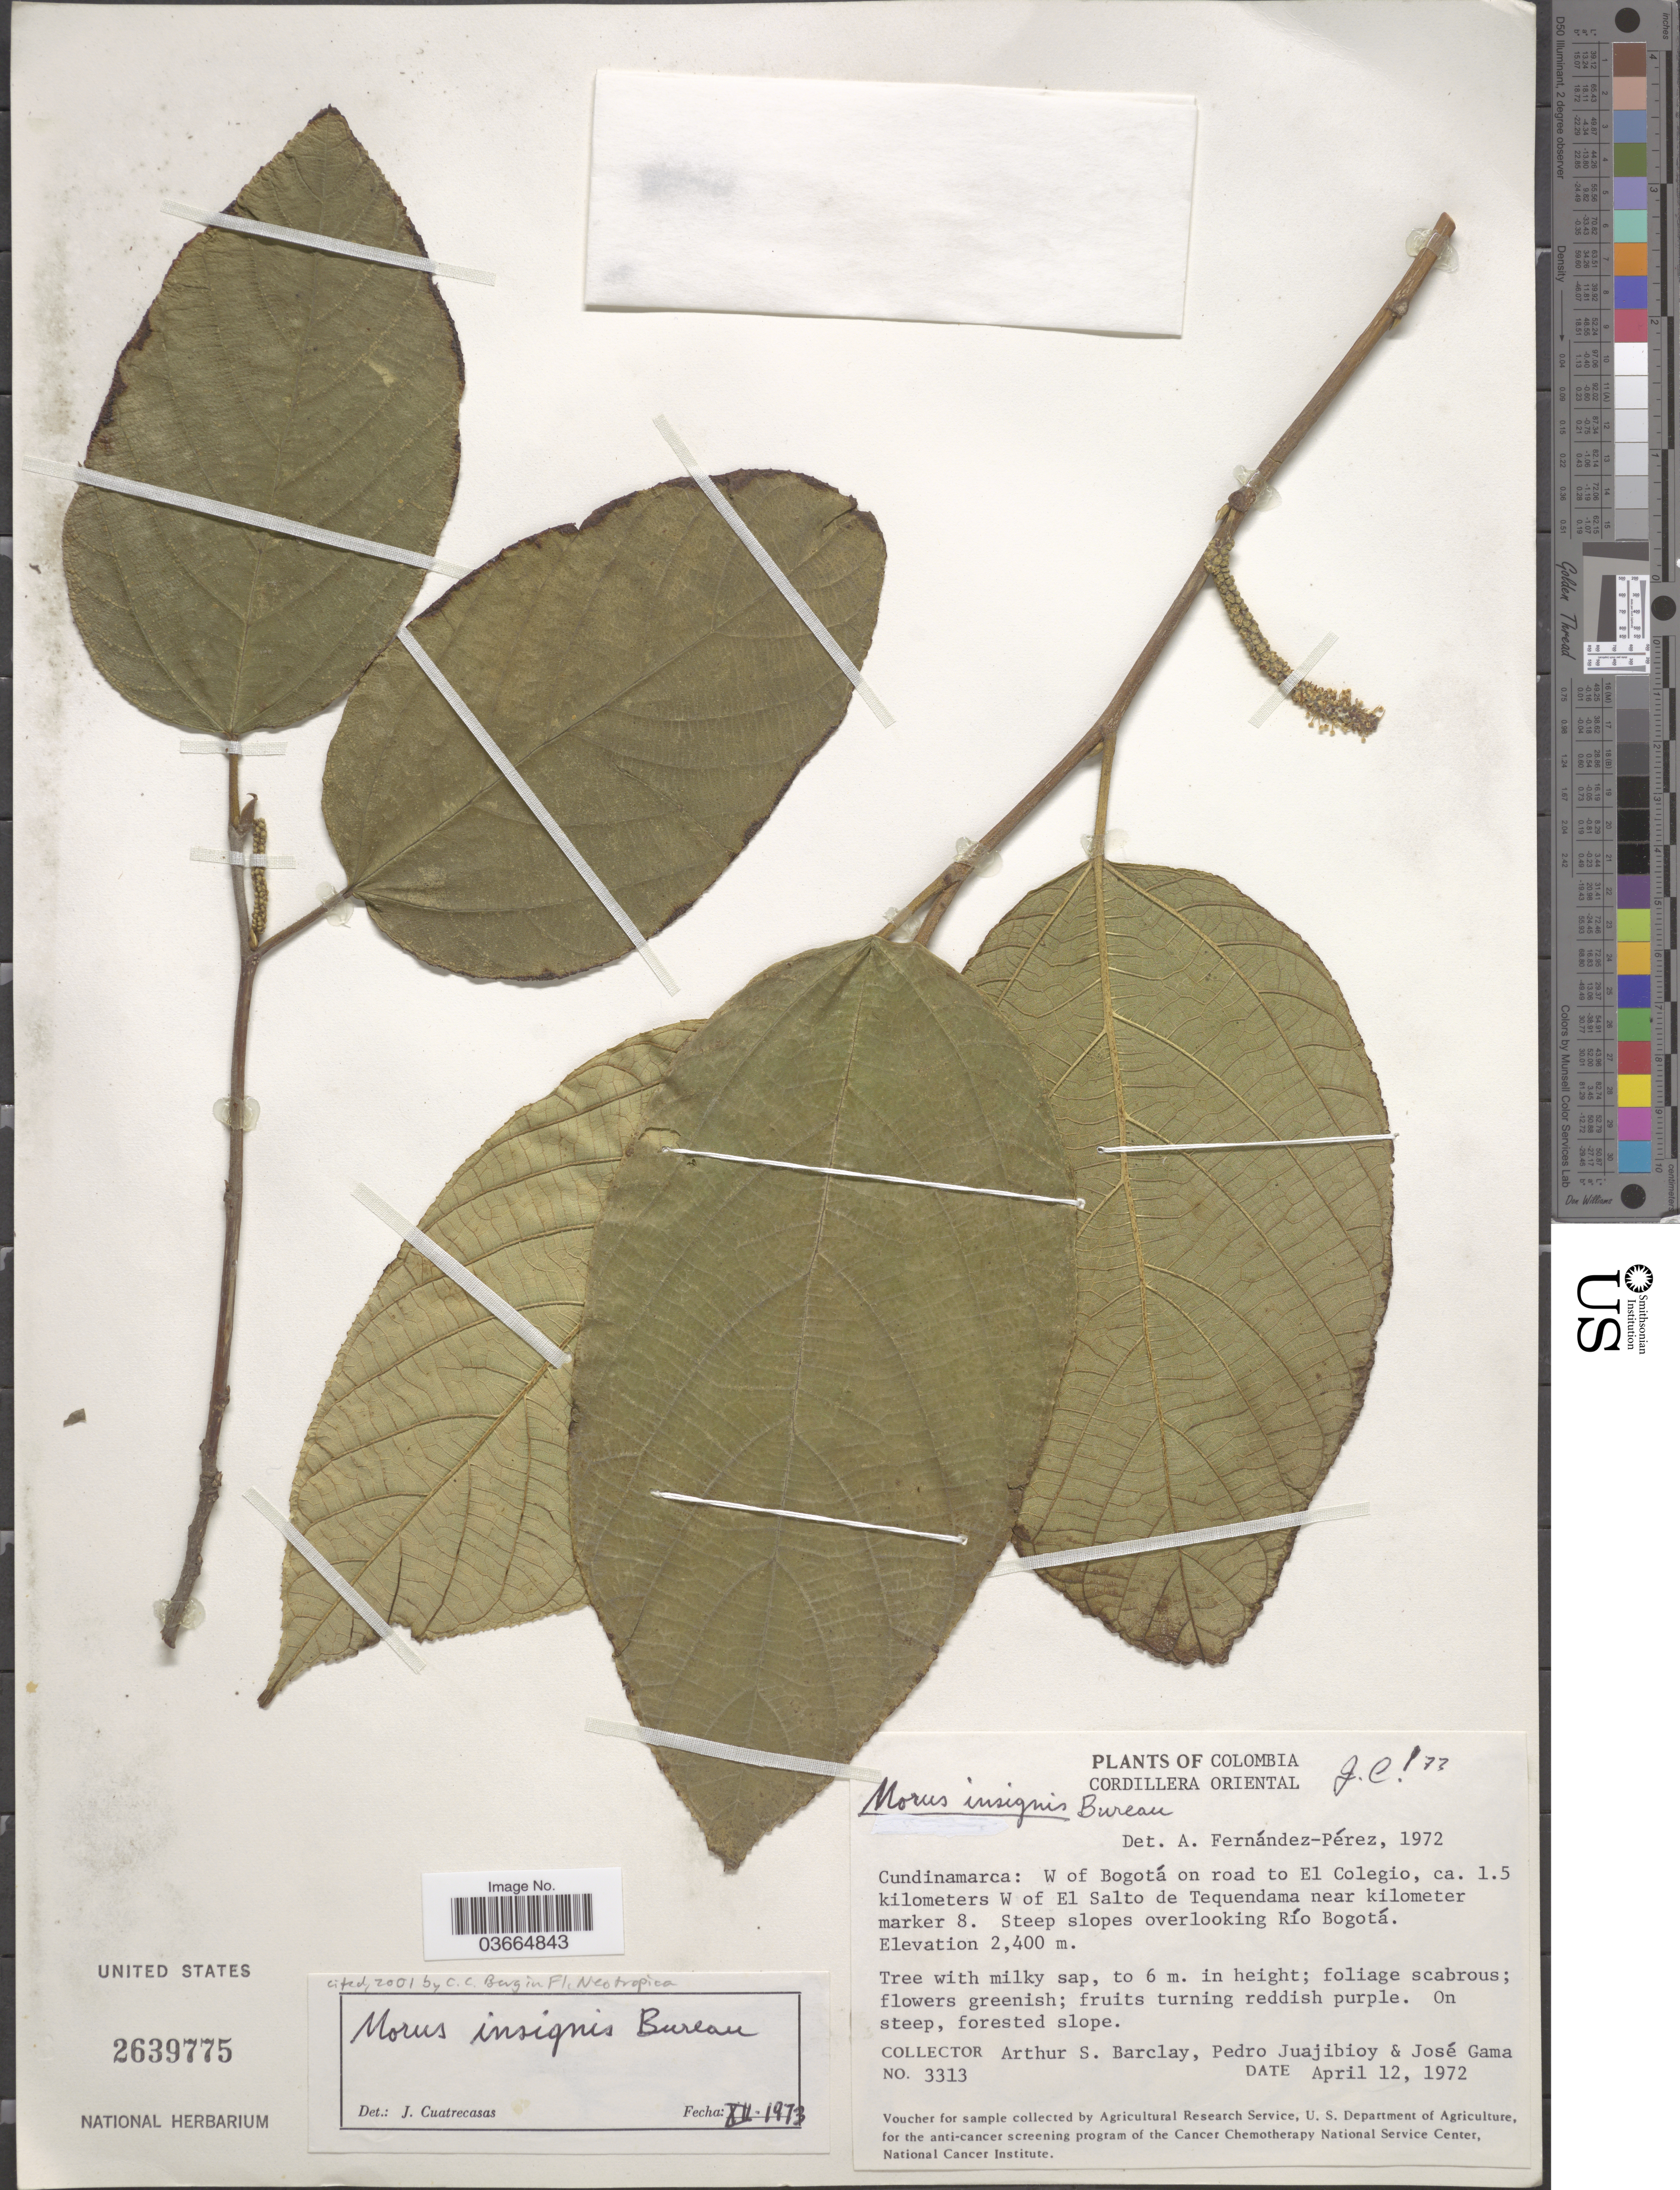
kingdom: Plantae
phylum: Tracheophyta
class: Magnoliopsida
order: Rosales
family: Moraceae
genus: Paratrophis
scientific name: Paratrophis insignis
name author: (Bureau) E. M. Gardner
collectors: A. S. Barclay, P. Juajibioy & J. Gama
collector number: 3313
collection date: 1972-04-12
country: Colombia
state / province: Cundinamarca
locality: Cordillera Oriental. Cundinamarca: W of Bogotá on road to El Colegio, ca. 1.5 kilimeters W of El Salto de Tequendama near kilometer mark 8. Steep slopes overlooking Río Bogotá.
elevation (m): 2400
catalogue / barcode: US 2639775